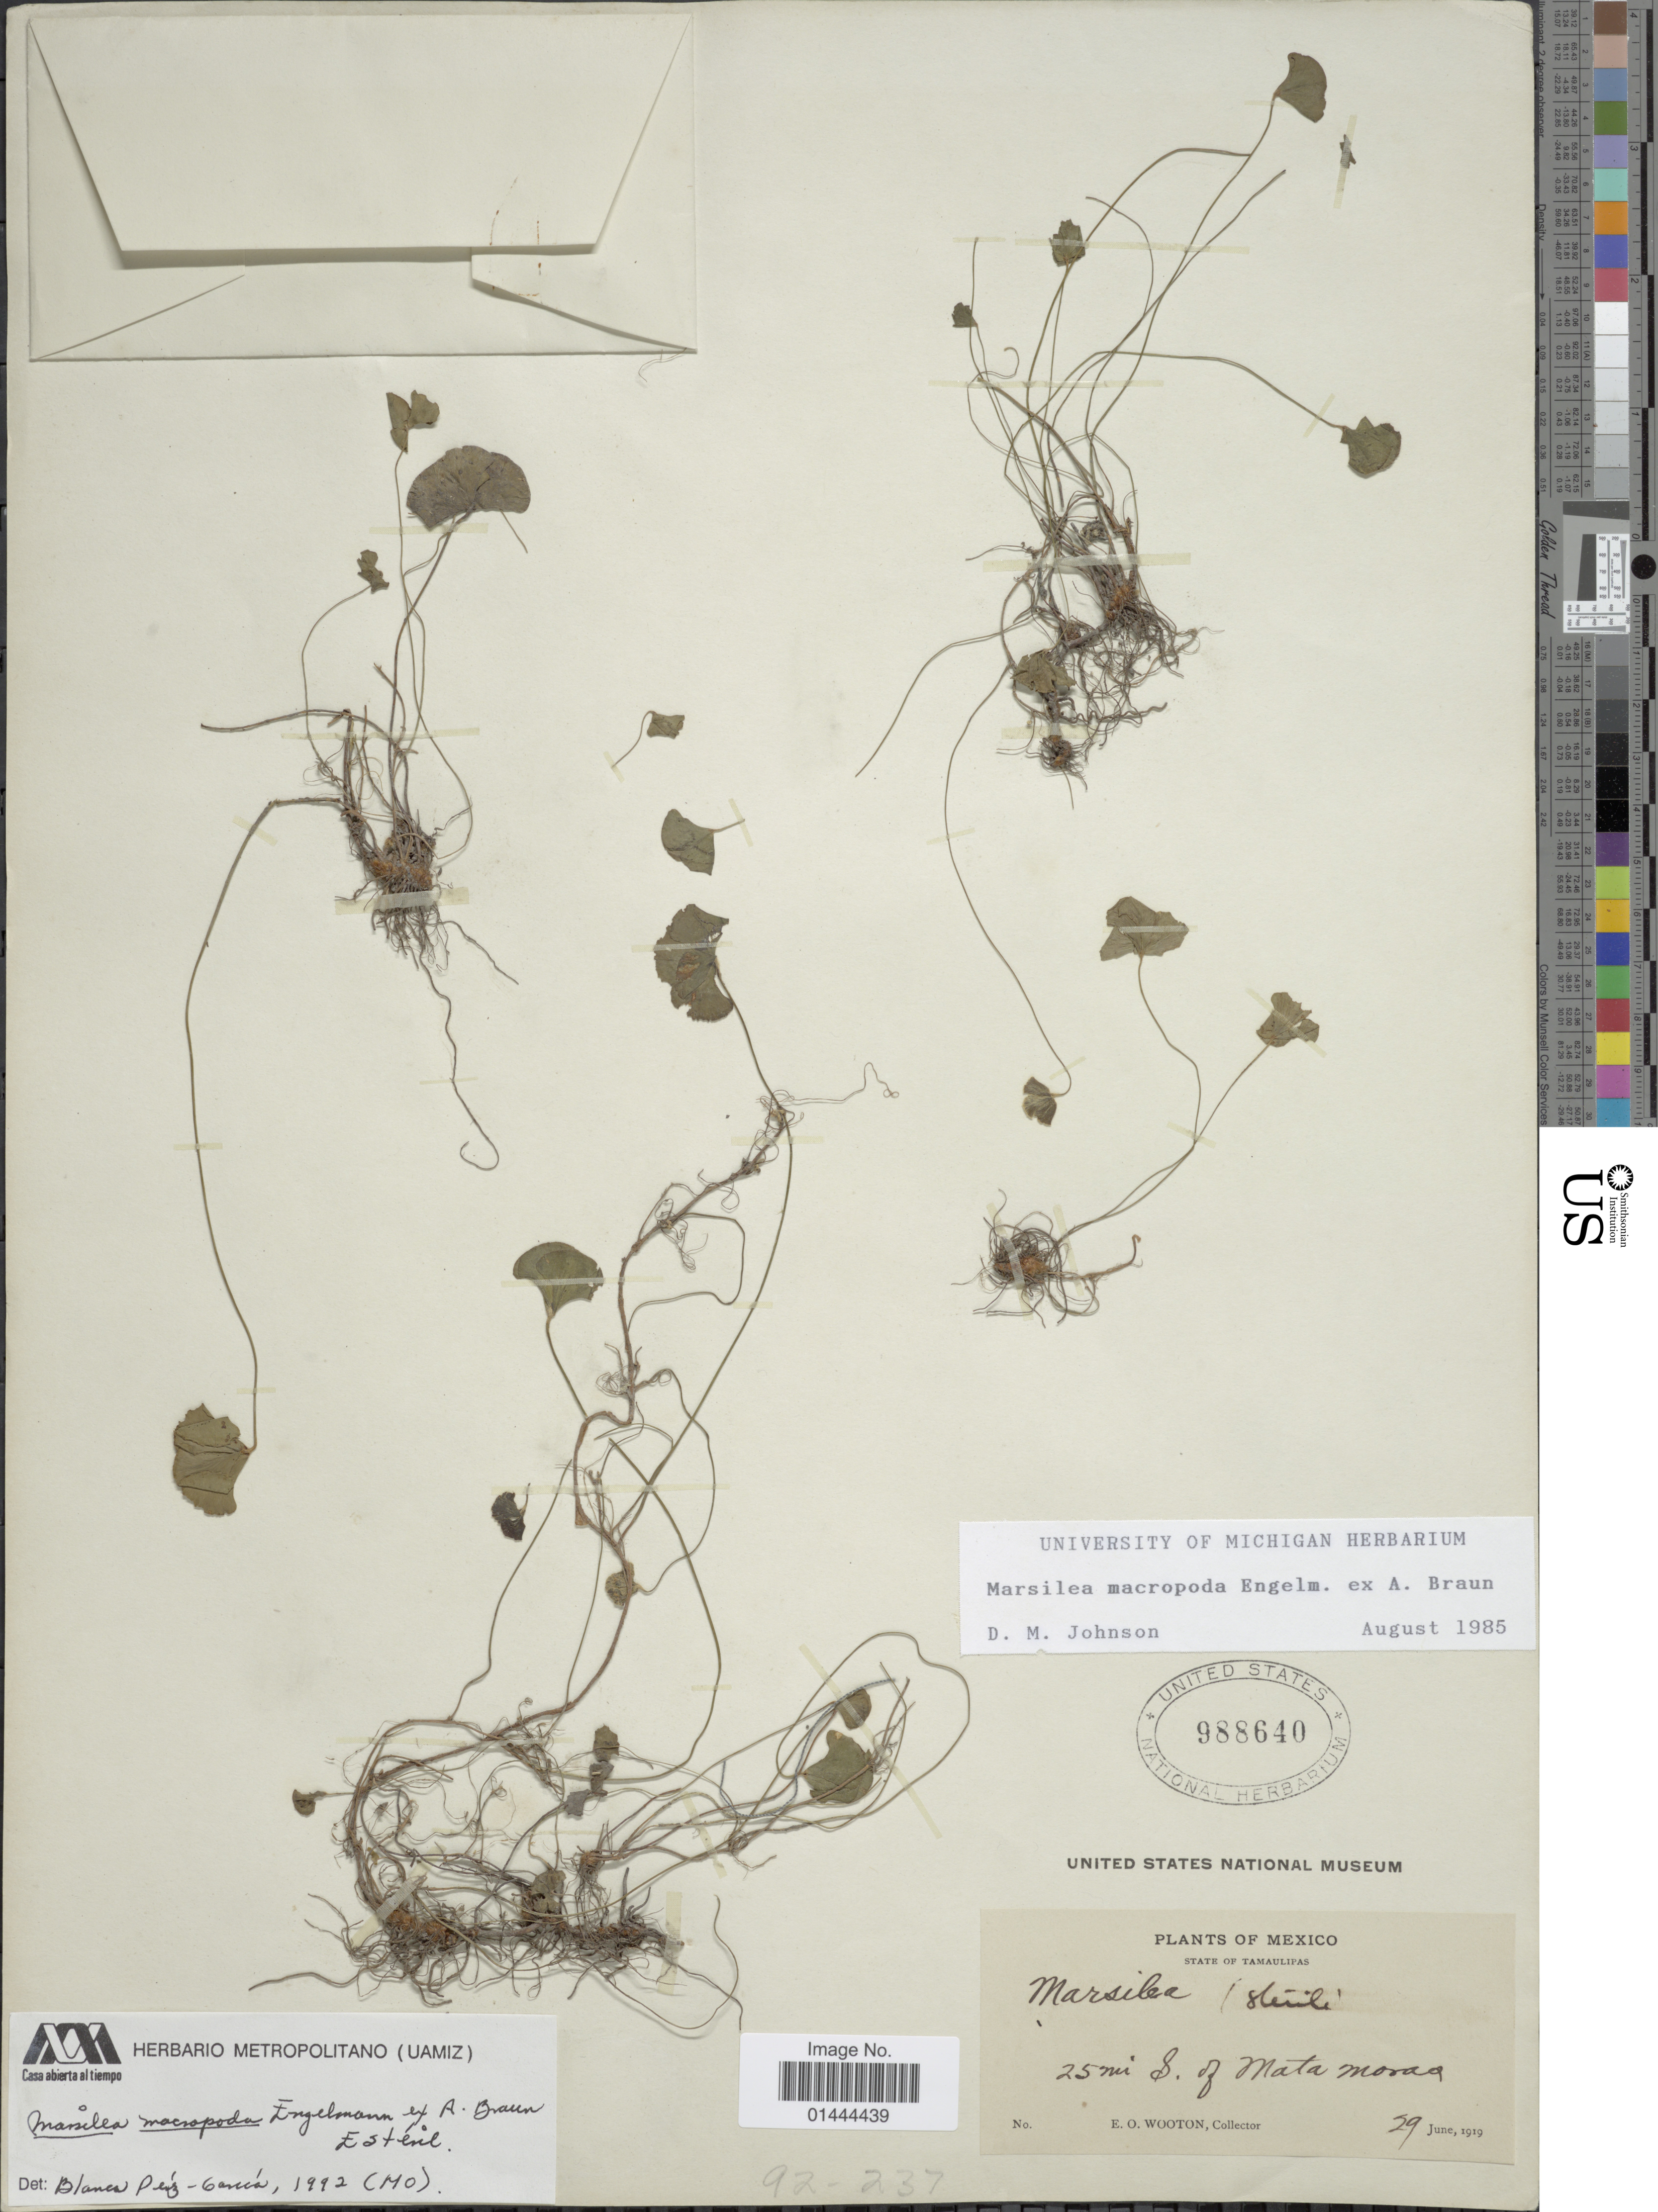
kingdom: Plantae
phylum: Tracheophyta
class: Polypodiopsida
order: Salviniales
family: Marsileaceae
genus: Marsilea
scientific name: Marsilea macropoda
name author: Engelm. ex A. Braun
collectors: E. O. Wooton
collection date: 1919-06-29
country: Mexico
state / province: Tamaulipas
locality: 25 mi S. of Matamoras [Matamoros]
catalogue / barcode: US 988640